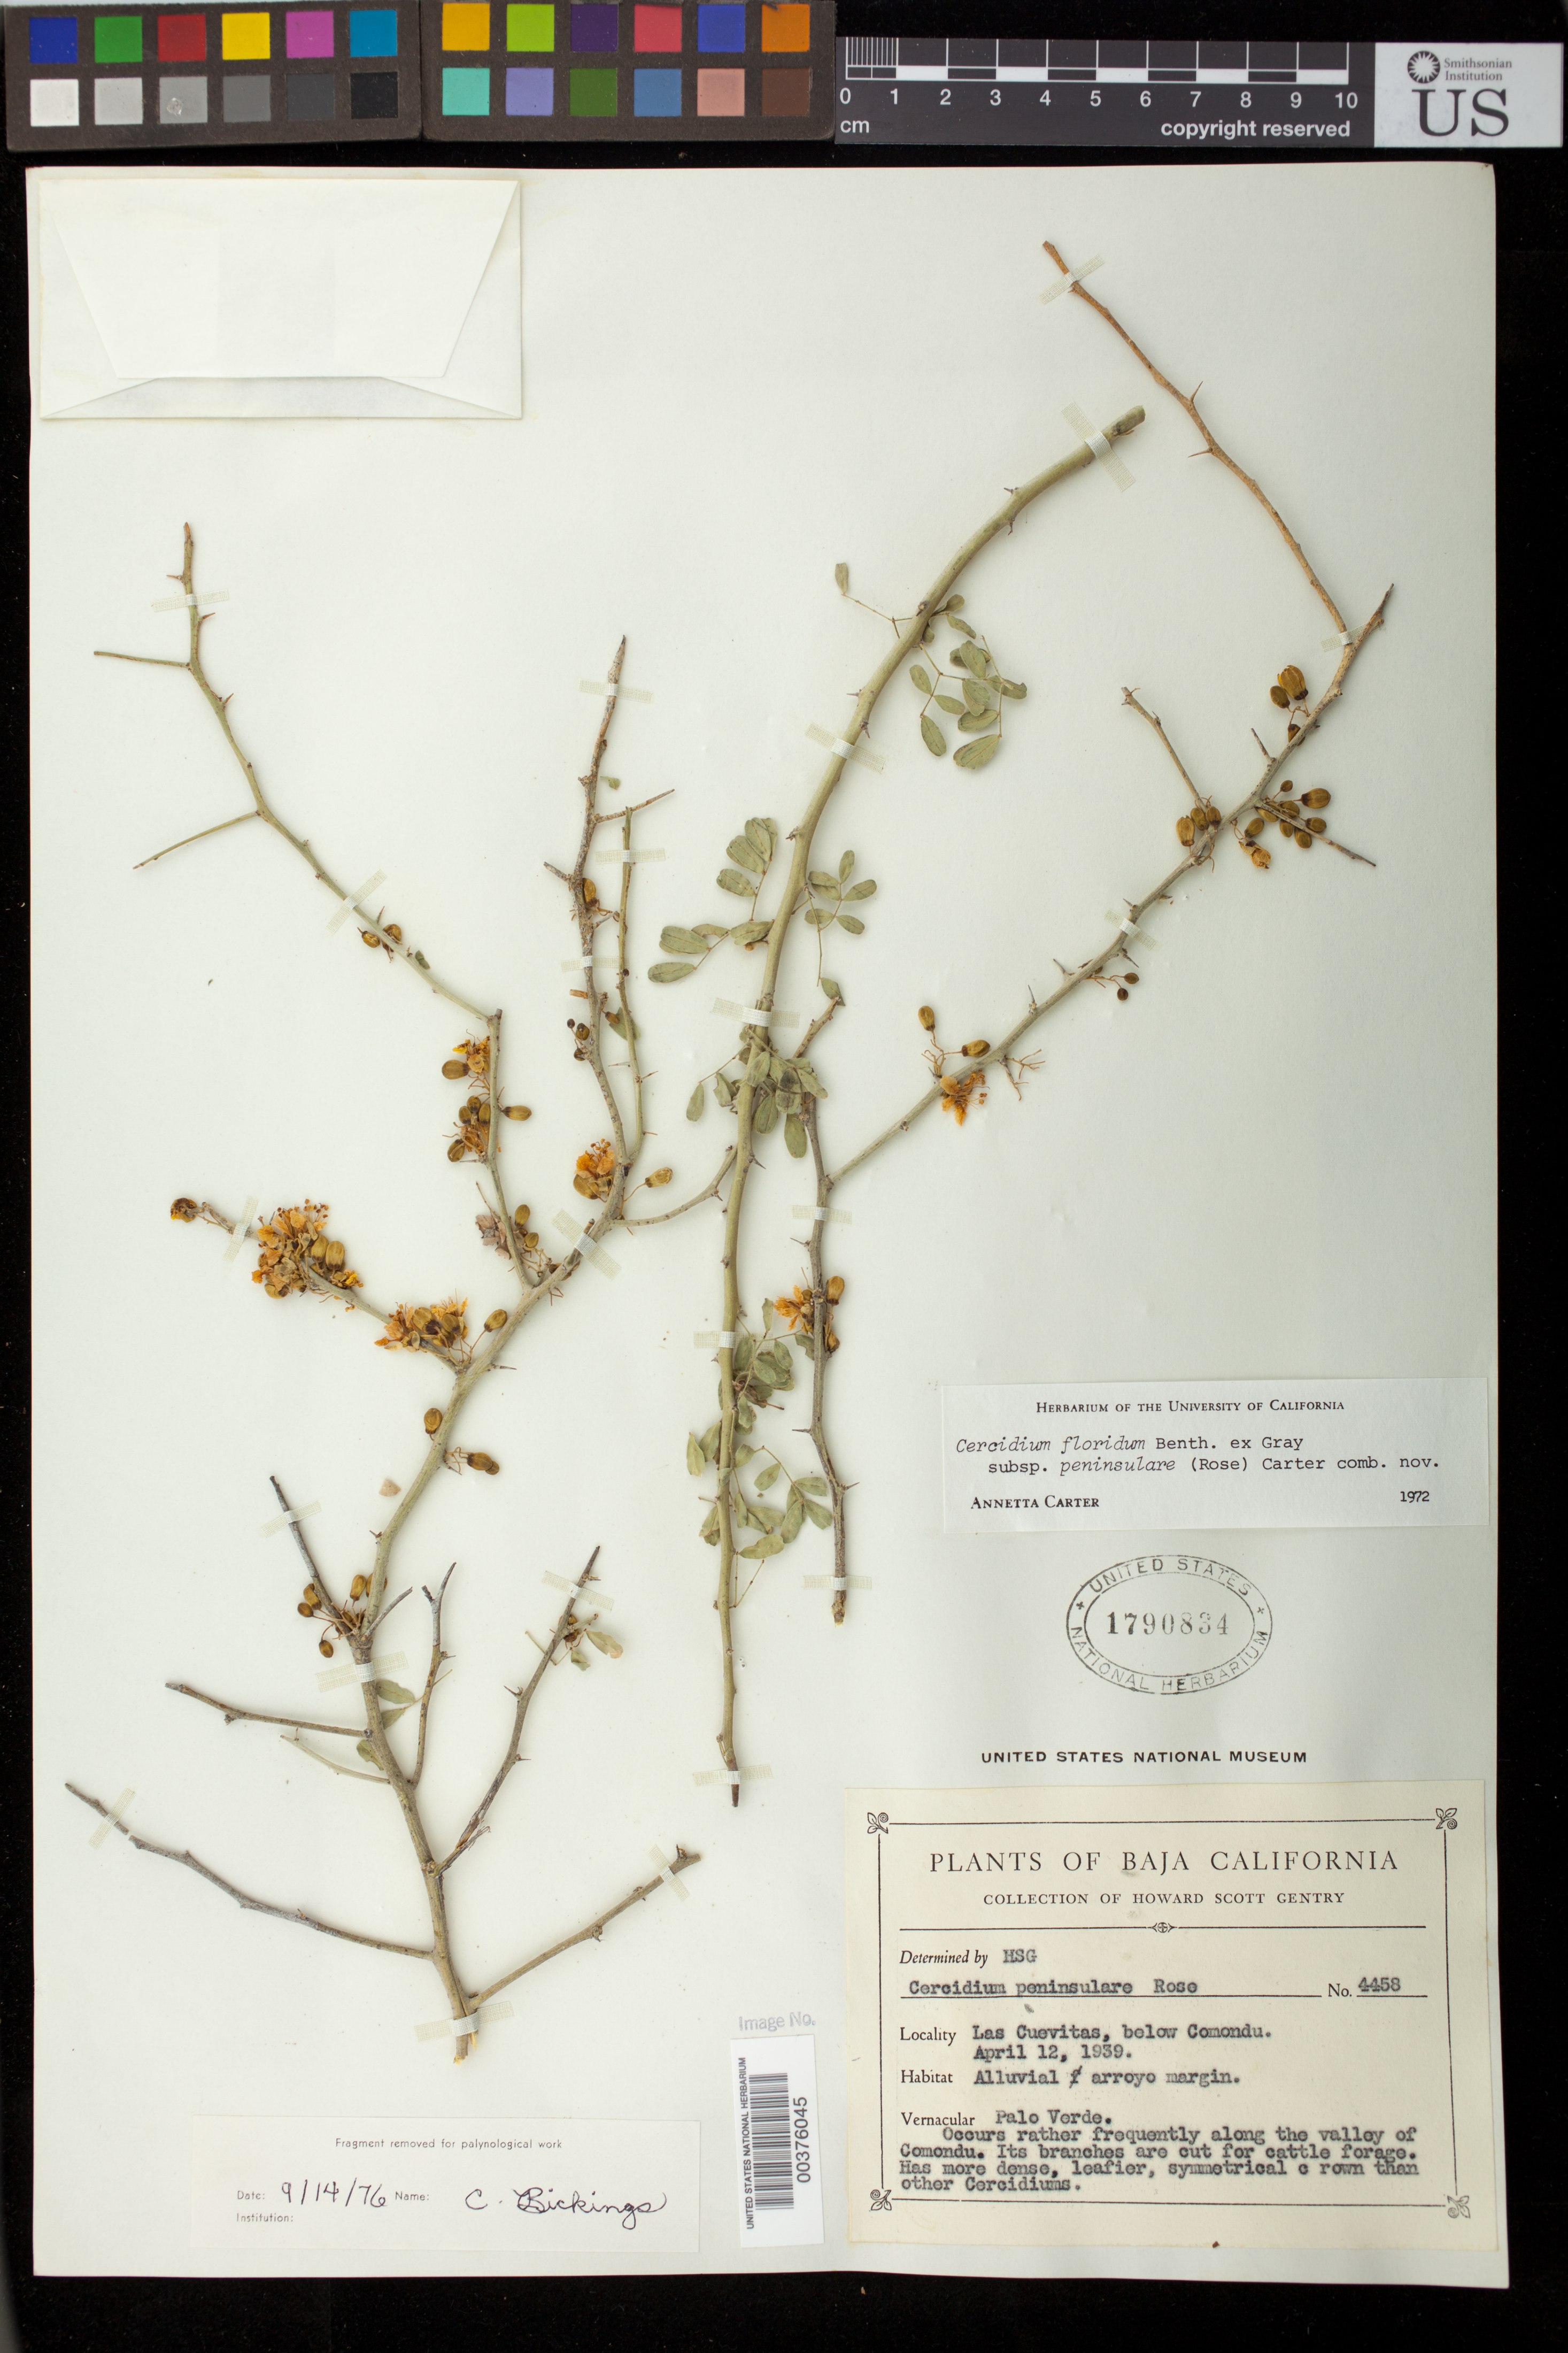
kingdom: Plantae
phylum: Tracheophyta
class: Magnoliopsida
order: Fabales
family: Fabaceae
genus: Parkinsonia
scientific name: Parkinsonia florida subsp. peninsulare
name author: (Rose) J.E. Hawkins & Felger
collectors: H. S. Gentry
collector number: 4458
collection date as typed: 12 Apr 1939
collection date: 1939-04-12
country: Mexico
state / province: Baja California Sur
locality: Las Cuevitas, below Comondu.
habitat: Occurs rather frequently along the calley of Comondu. Alluvial arroyo margin.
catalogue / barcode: US 1790834